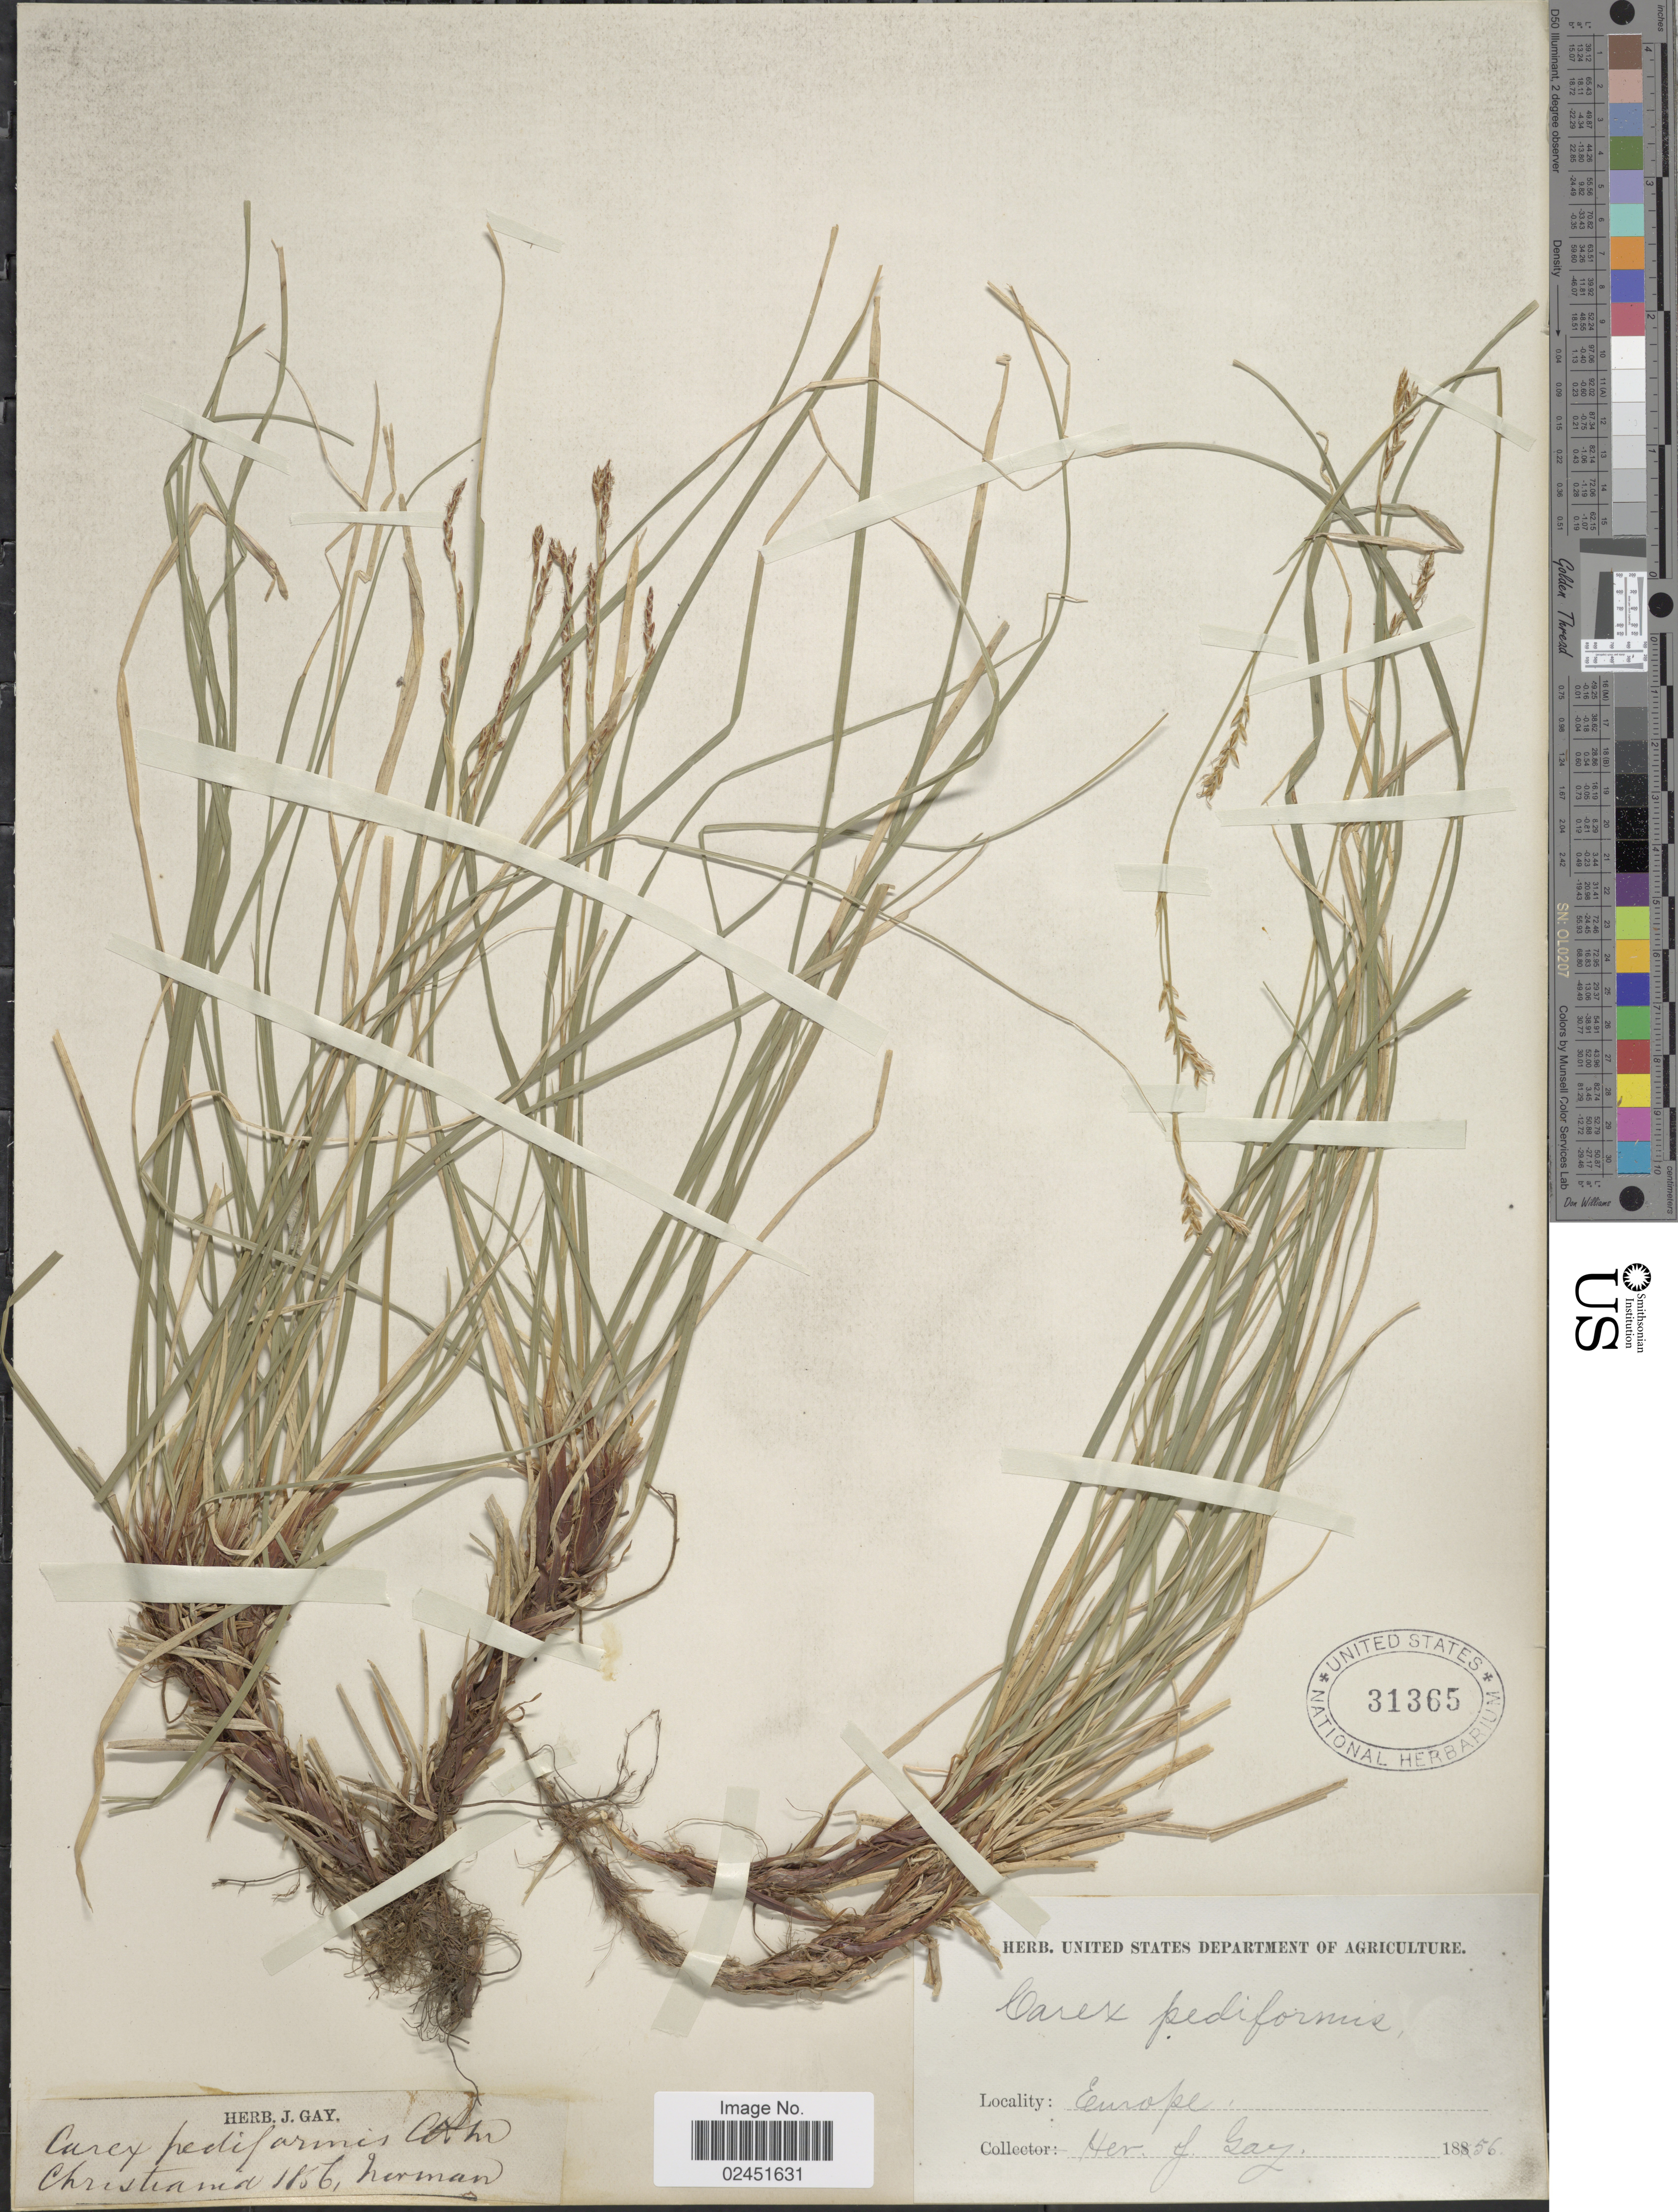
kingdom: Plantae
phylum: Tracheophyta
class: Liliopsida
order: Poales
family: Cyperaceae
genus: Carex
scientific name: Carex pediformis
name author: C.A. Mey.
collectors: -. Herman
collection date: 1866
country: Denmark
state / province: Hovedstaden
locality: Christiania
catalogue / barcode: US 31365